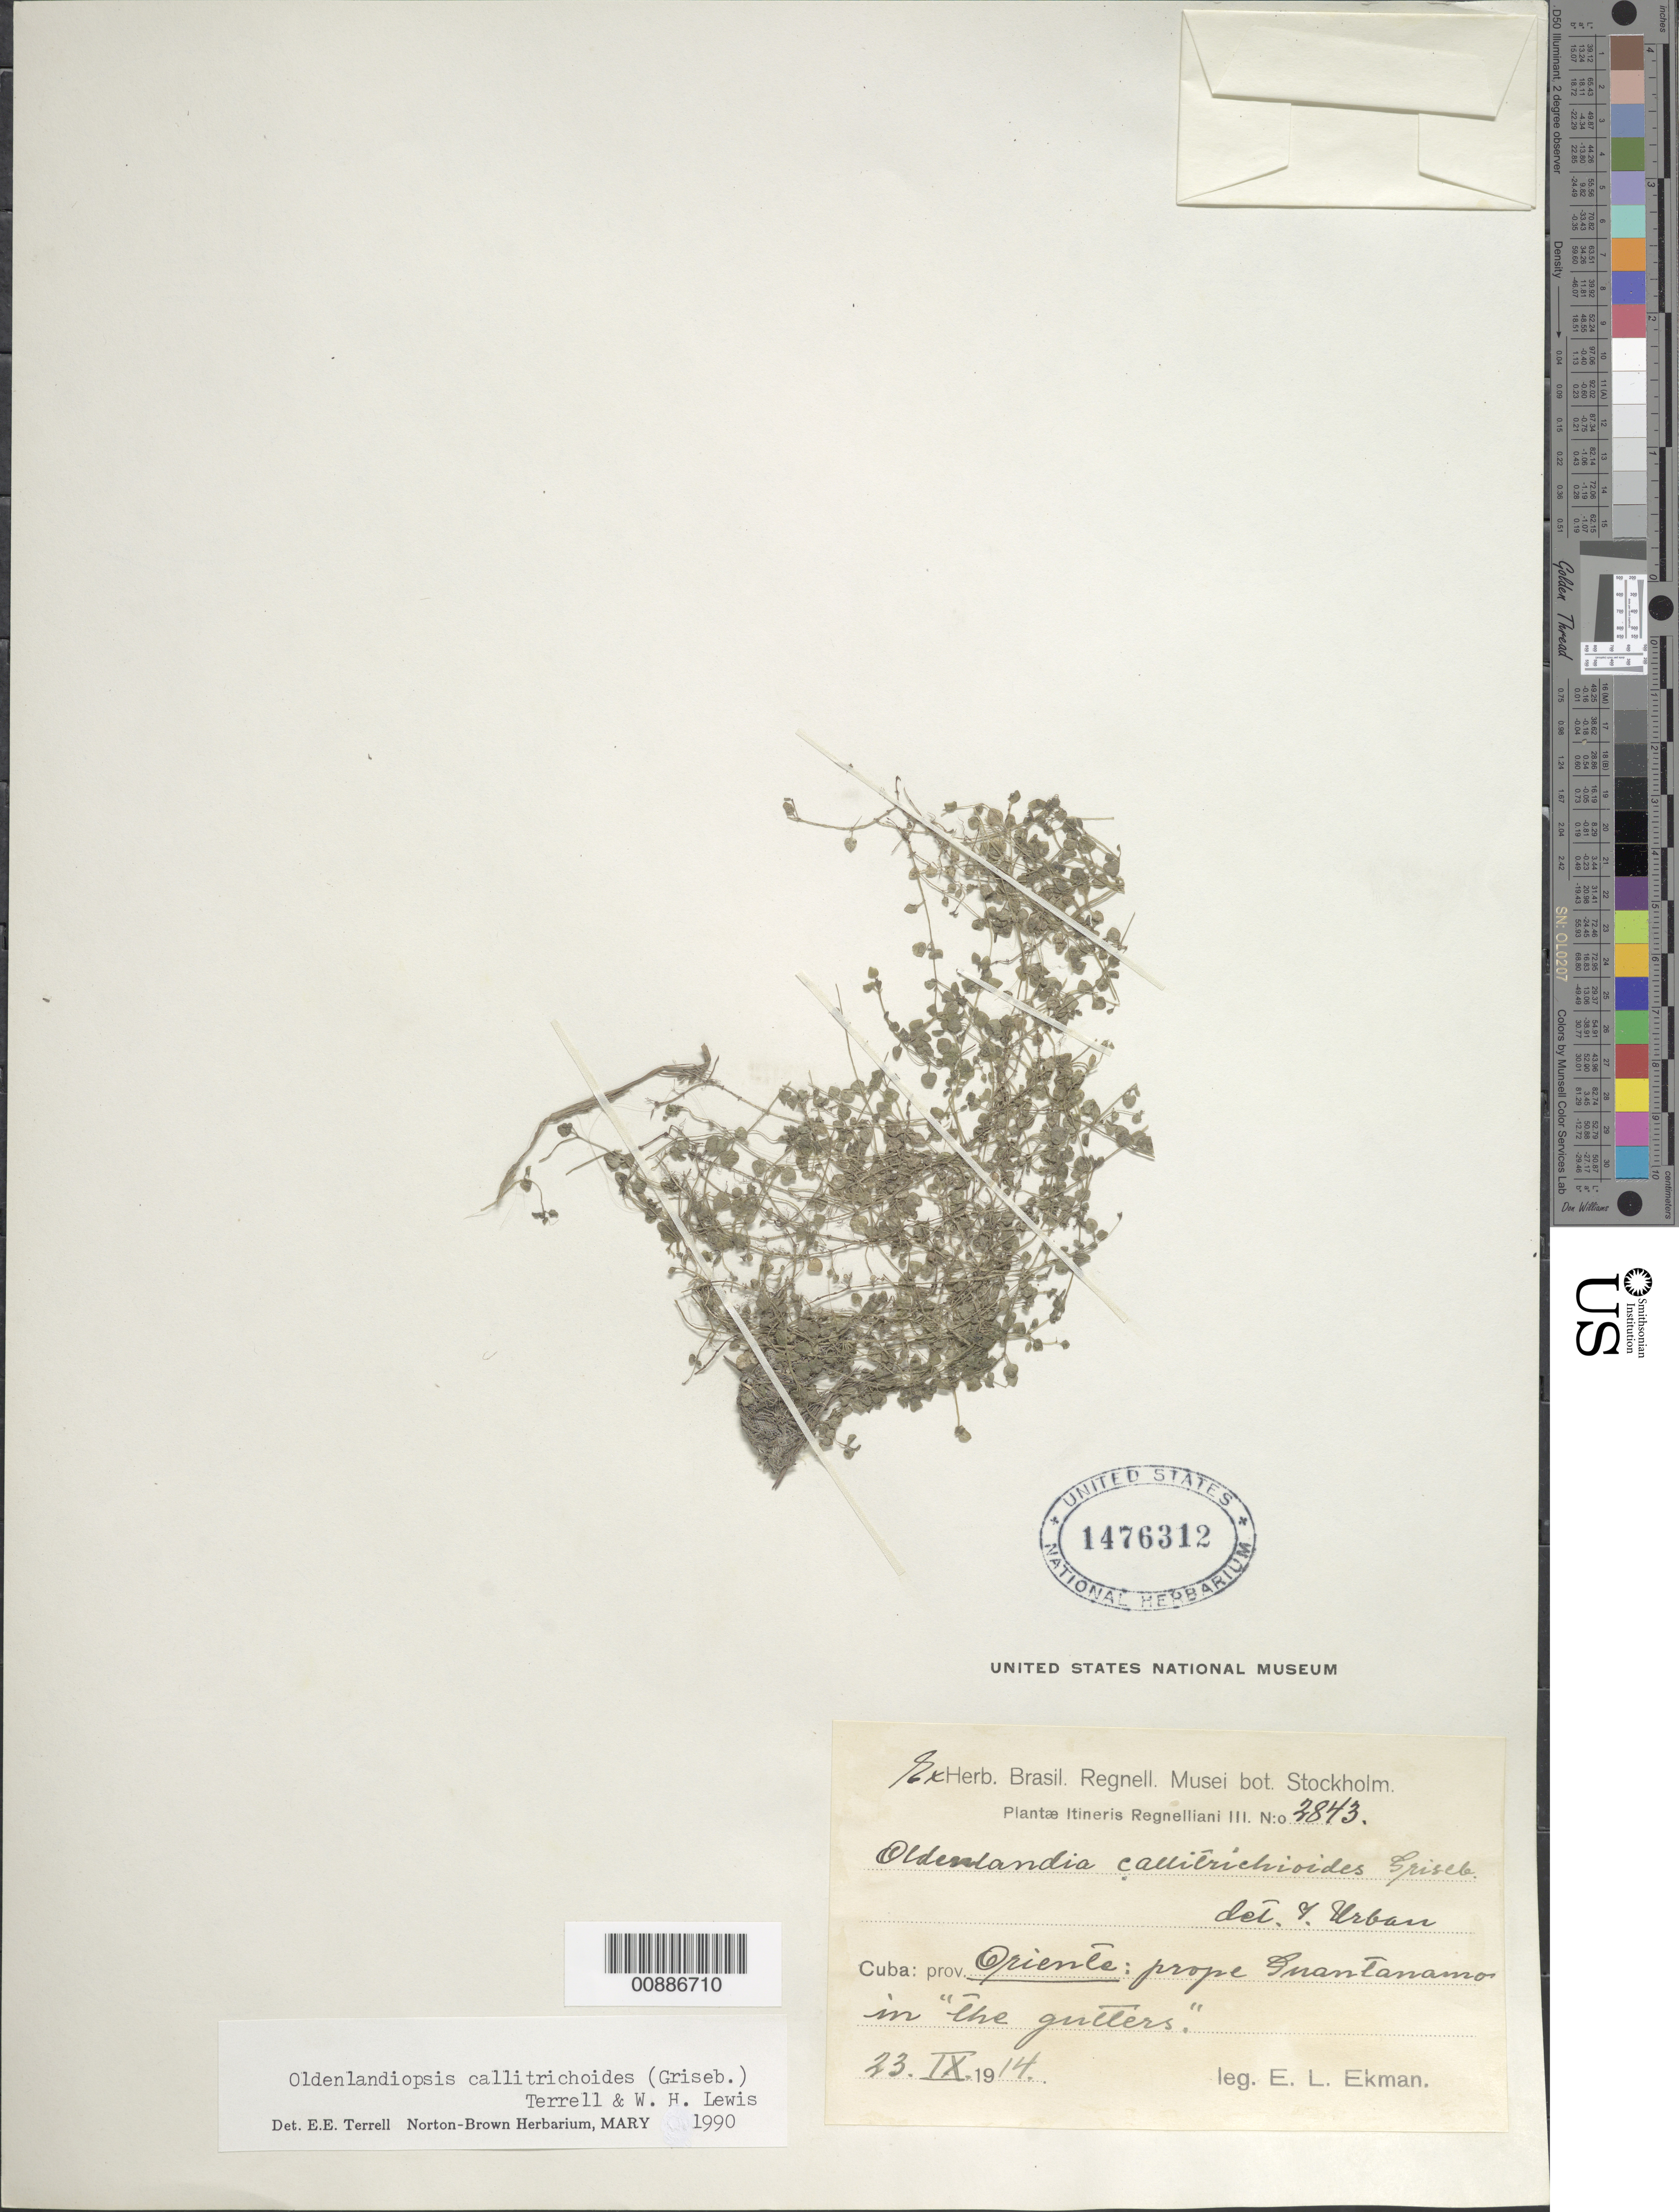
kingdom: Plantae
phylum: Tracheophyta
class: Magnoliopsida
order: Gentianales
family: Rubiaceae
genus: Oldenlandiopsis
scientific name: Oldenlandiopsis callitrichoides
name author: (Griseb.) Terrell & W.H. Lewis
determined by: Terrell, E. E.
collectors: E. L. Ekman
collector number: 2843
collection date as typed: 23 Sep 1914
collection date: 1914-09-23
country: Cuba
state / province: Oriente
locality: Prope Guantanamo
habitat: In "the gutters"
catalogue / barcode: US 1476312